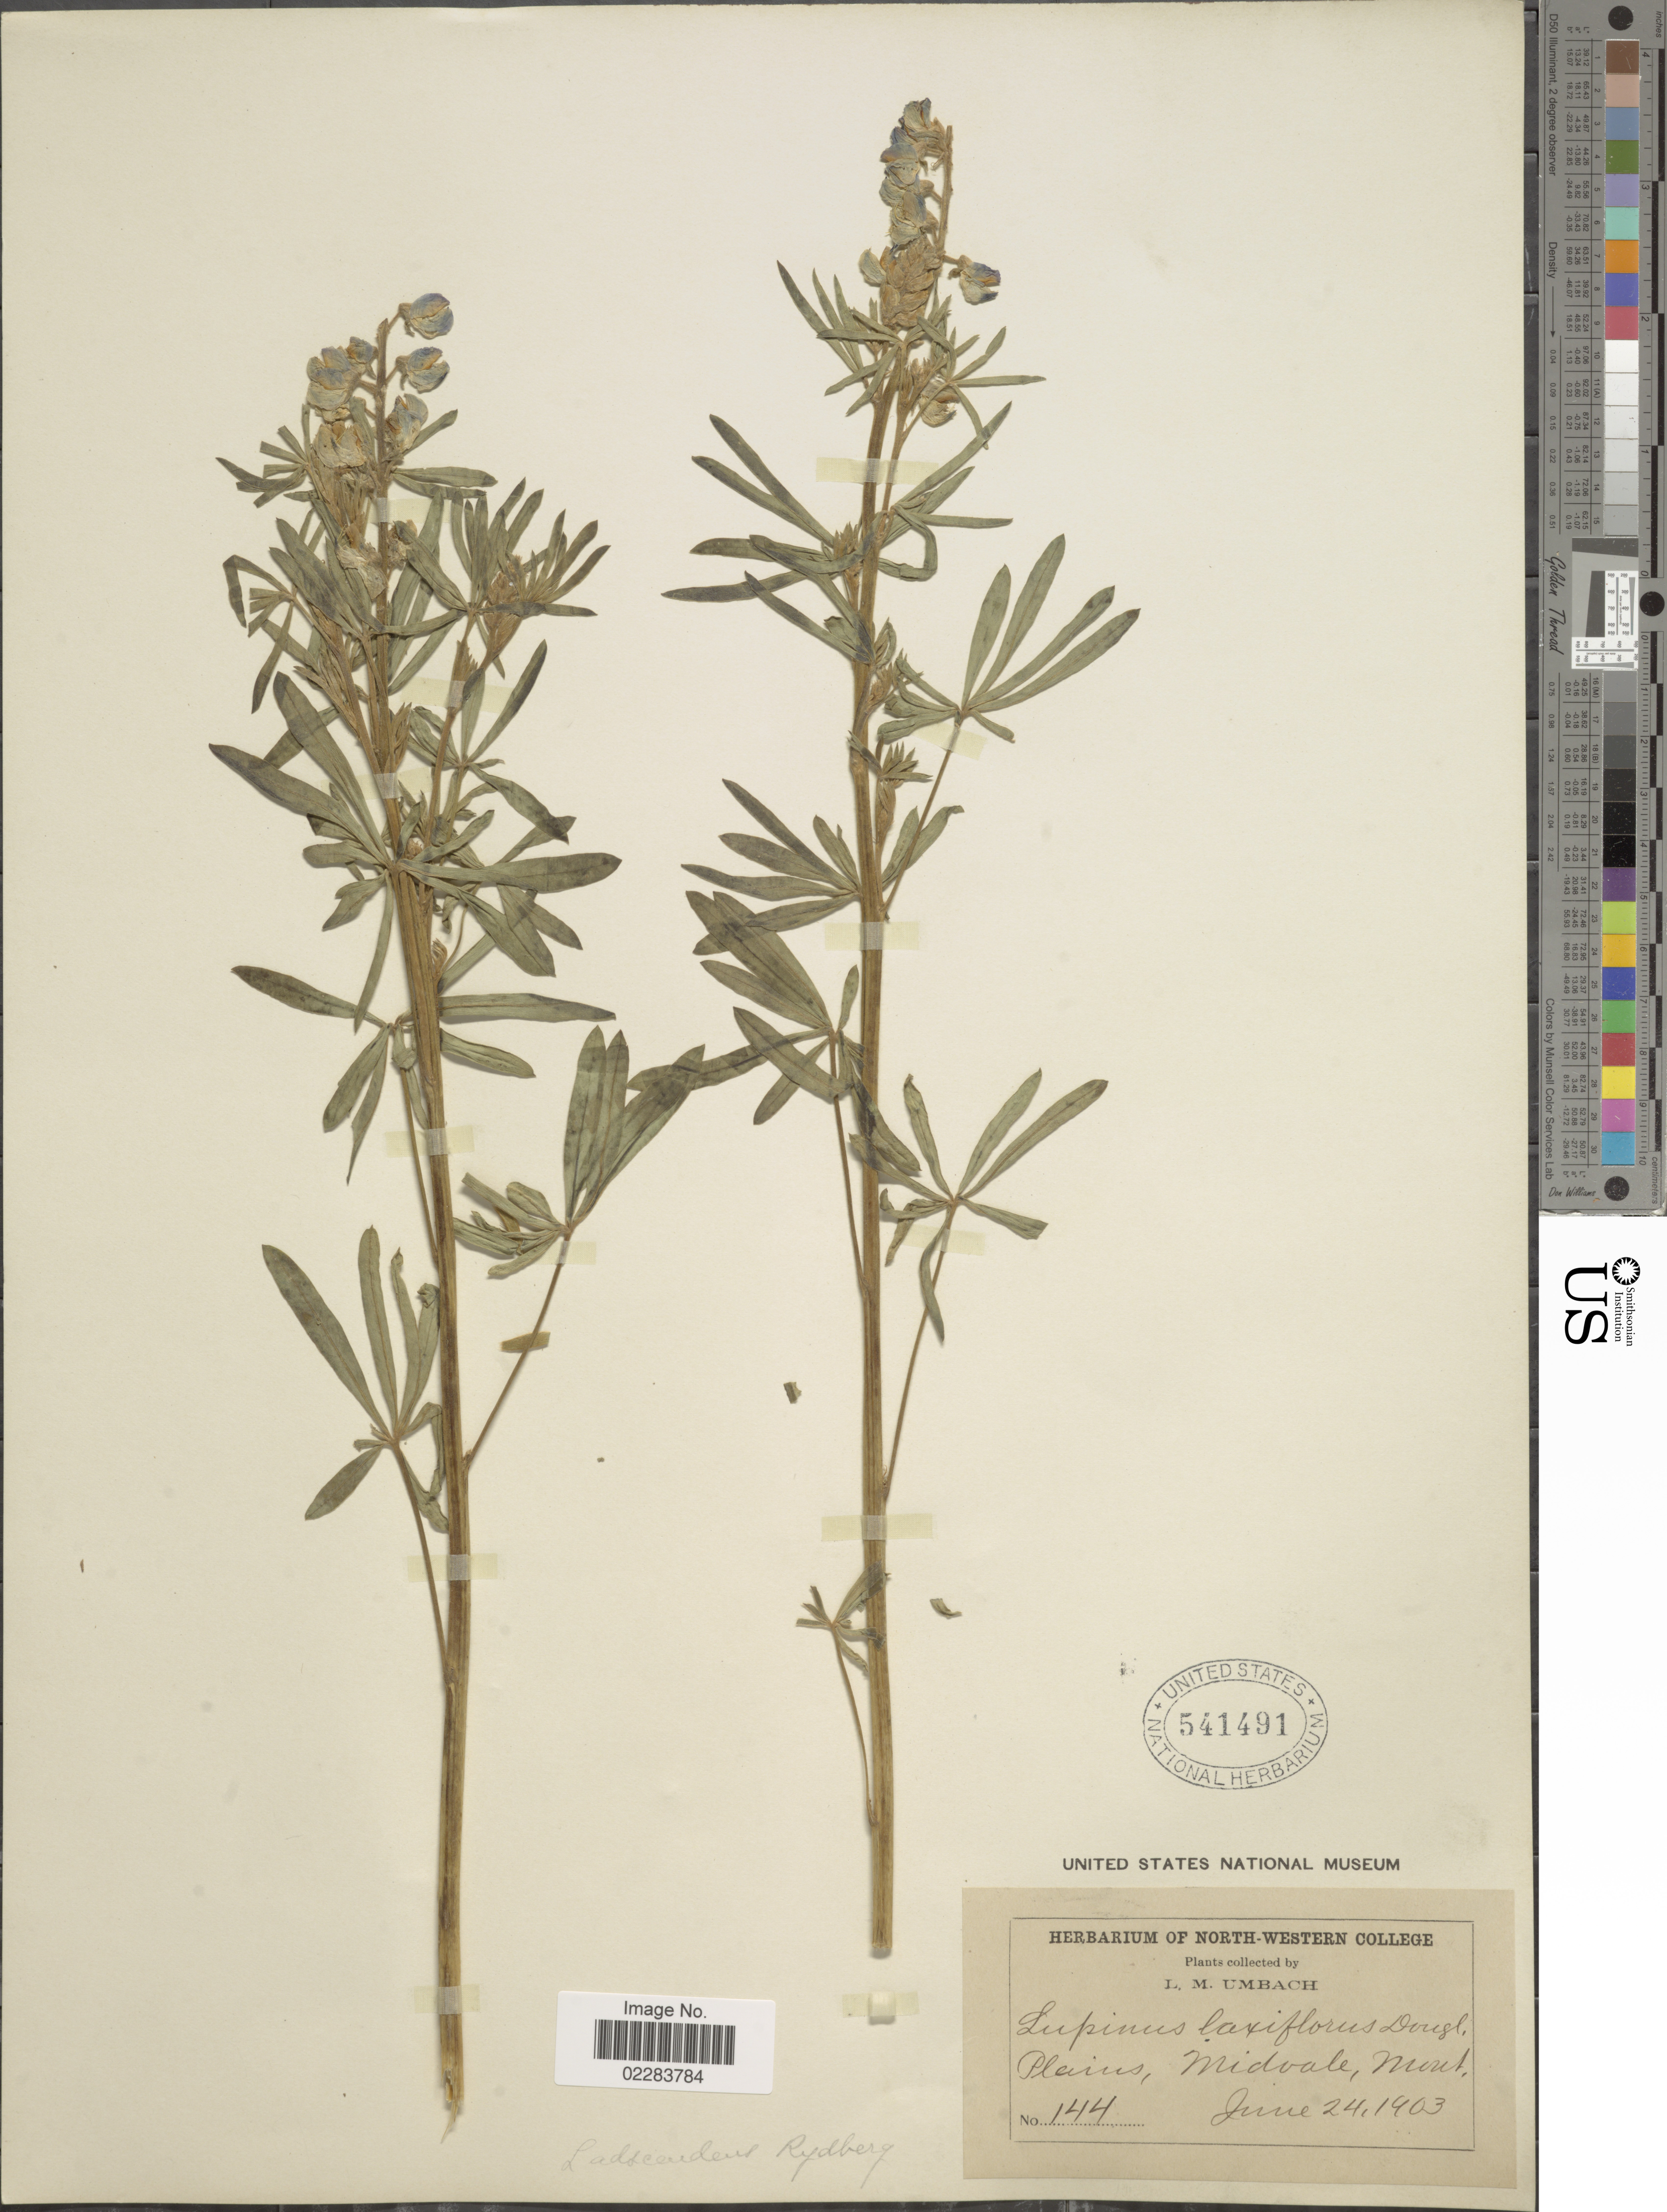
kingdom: Plantae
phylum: Tracheophyta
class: Magnoliopsida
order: Fabales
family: Fabaceae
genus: Lupinus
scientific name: Lupinus alpestris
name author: A. Nelson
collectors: L. M. Umbach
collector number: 144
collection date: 1903-06-24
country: United States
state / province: Montana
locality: Palins, Midvale, Mont.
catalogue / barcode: US 541491